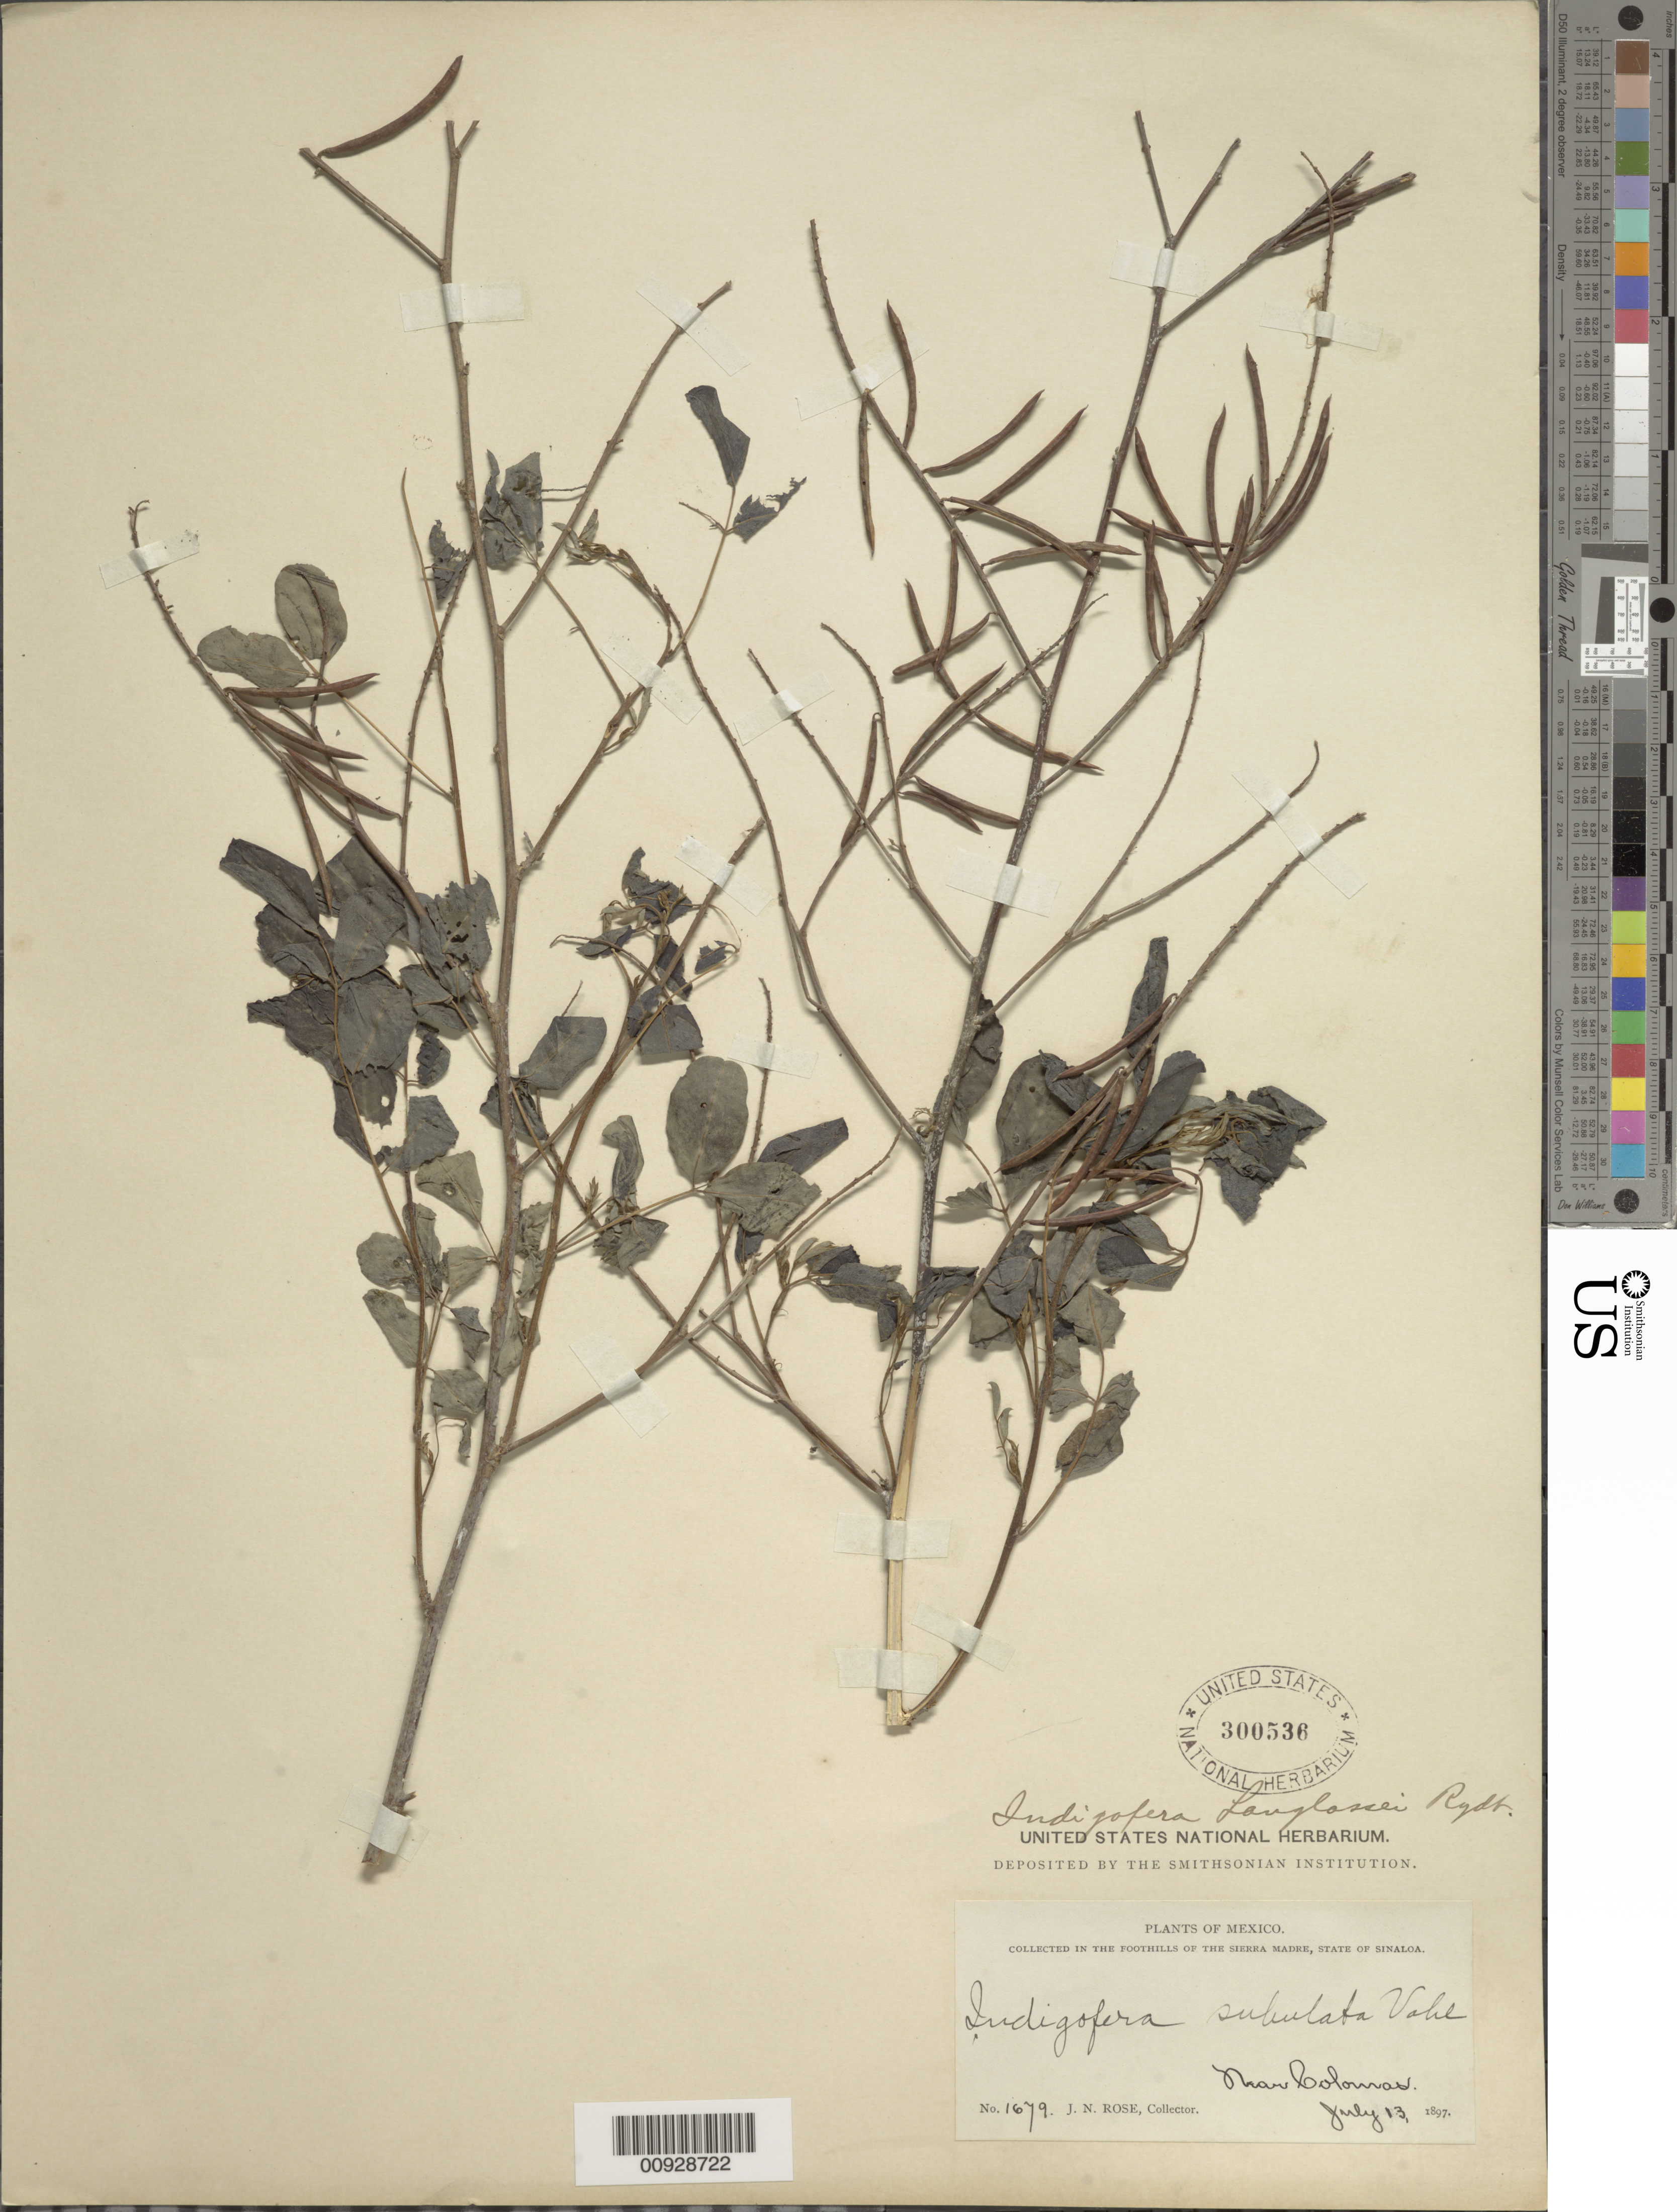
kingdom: Plantae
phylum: Tracheophyta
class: Magnoliopsida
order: Fabales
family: Fabaceae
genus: Indigofera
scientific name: Indigofera langlassei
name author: Rydb.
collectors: J. N. Rose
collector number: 1679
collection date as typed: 13 Jul 1897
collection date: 1897-07-13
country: Mexico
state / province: Sinaloa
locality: Near Colomas in the foothills of the Sierra Madre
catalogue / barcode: US 300536